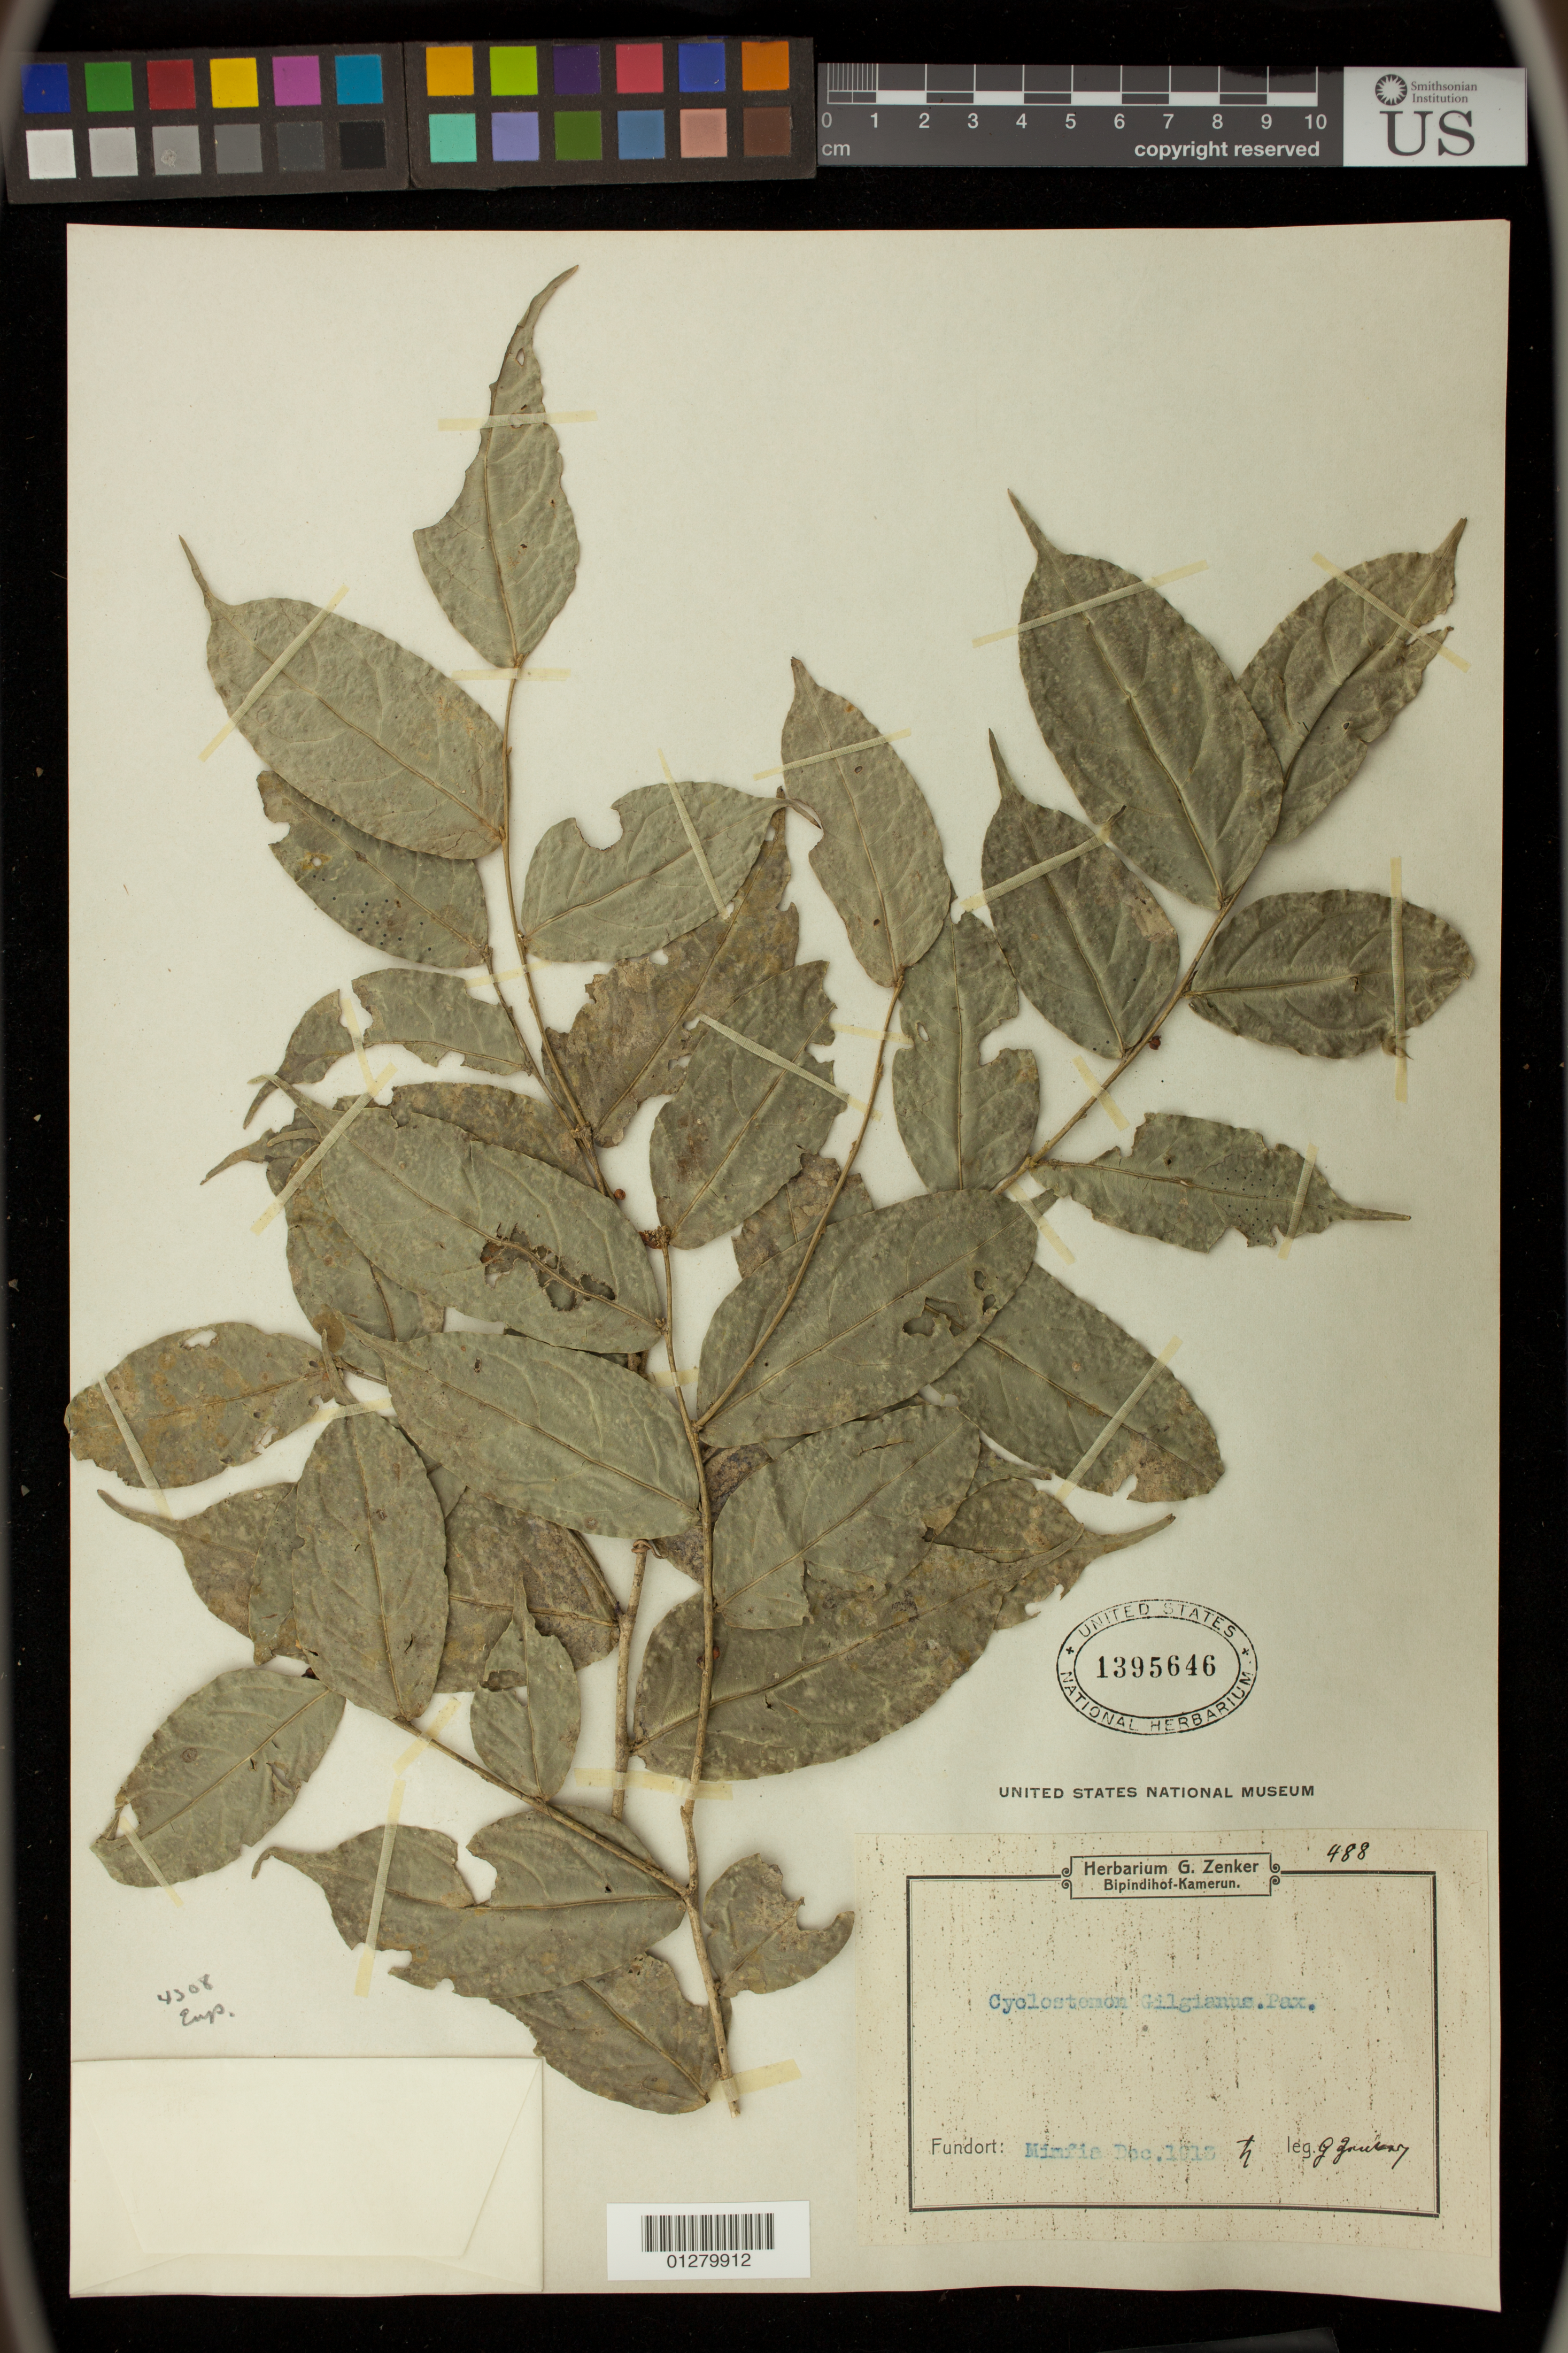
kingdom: Plantae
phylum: Tracheophyta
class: Magnoliopsida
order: Malpighiales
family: Putranjivaceae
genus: Drypetes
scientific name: Drypetes gilgiana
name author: (Pax) Pax & K. Hoffm.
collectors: G. A. Zenker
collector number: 488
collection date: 1918-12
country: Cameroon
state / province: Sud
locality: Mimfia, Bipindi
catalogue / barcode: US 1395646